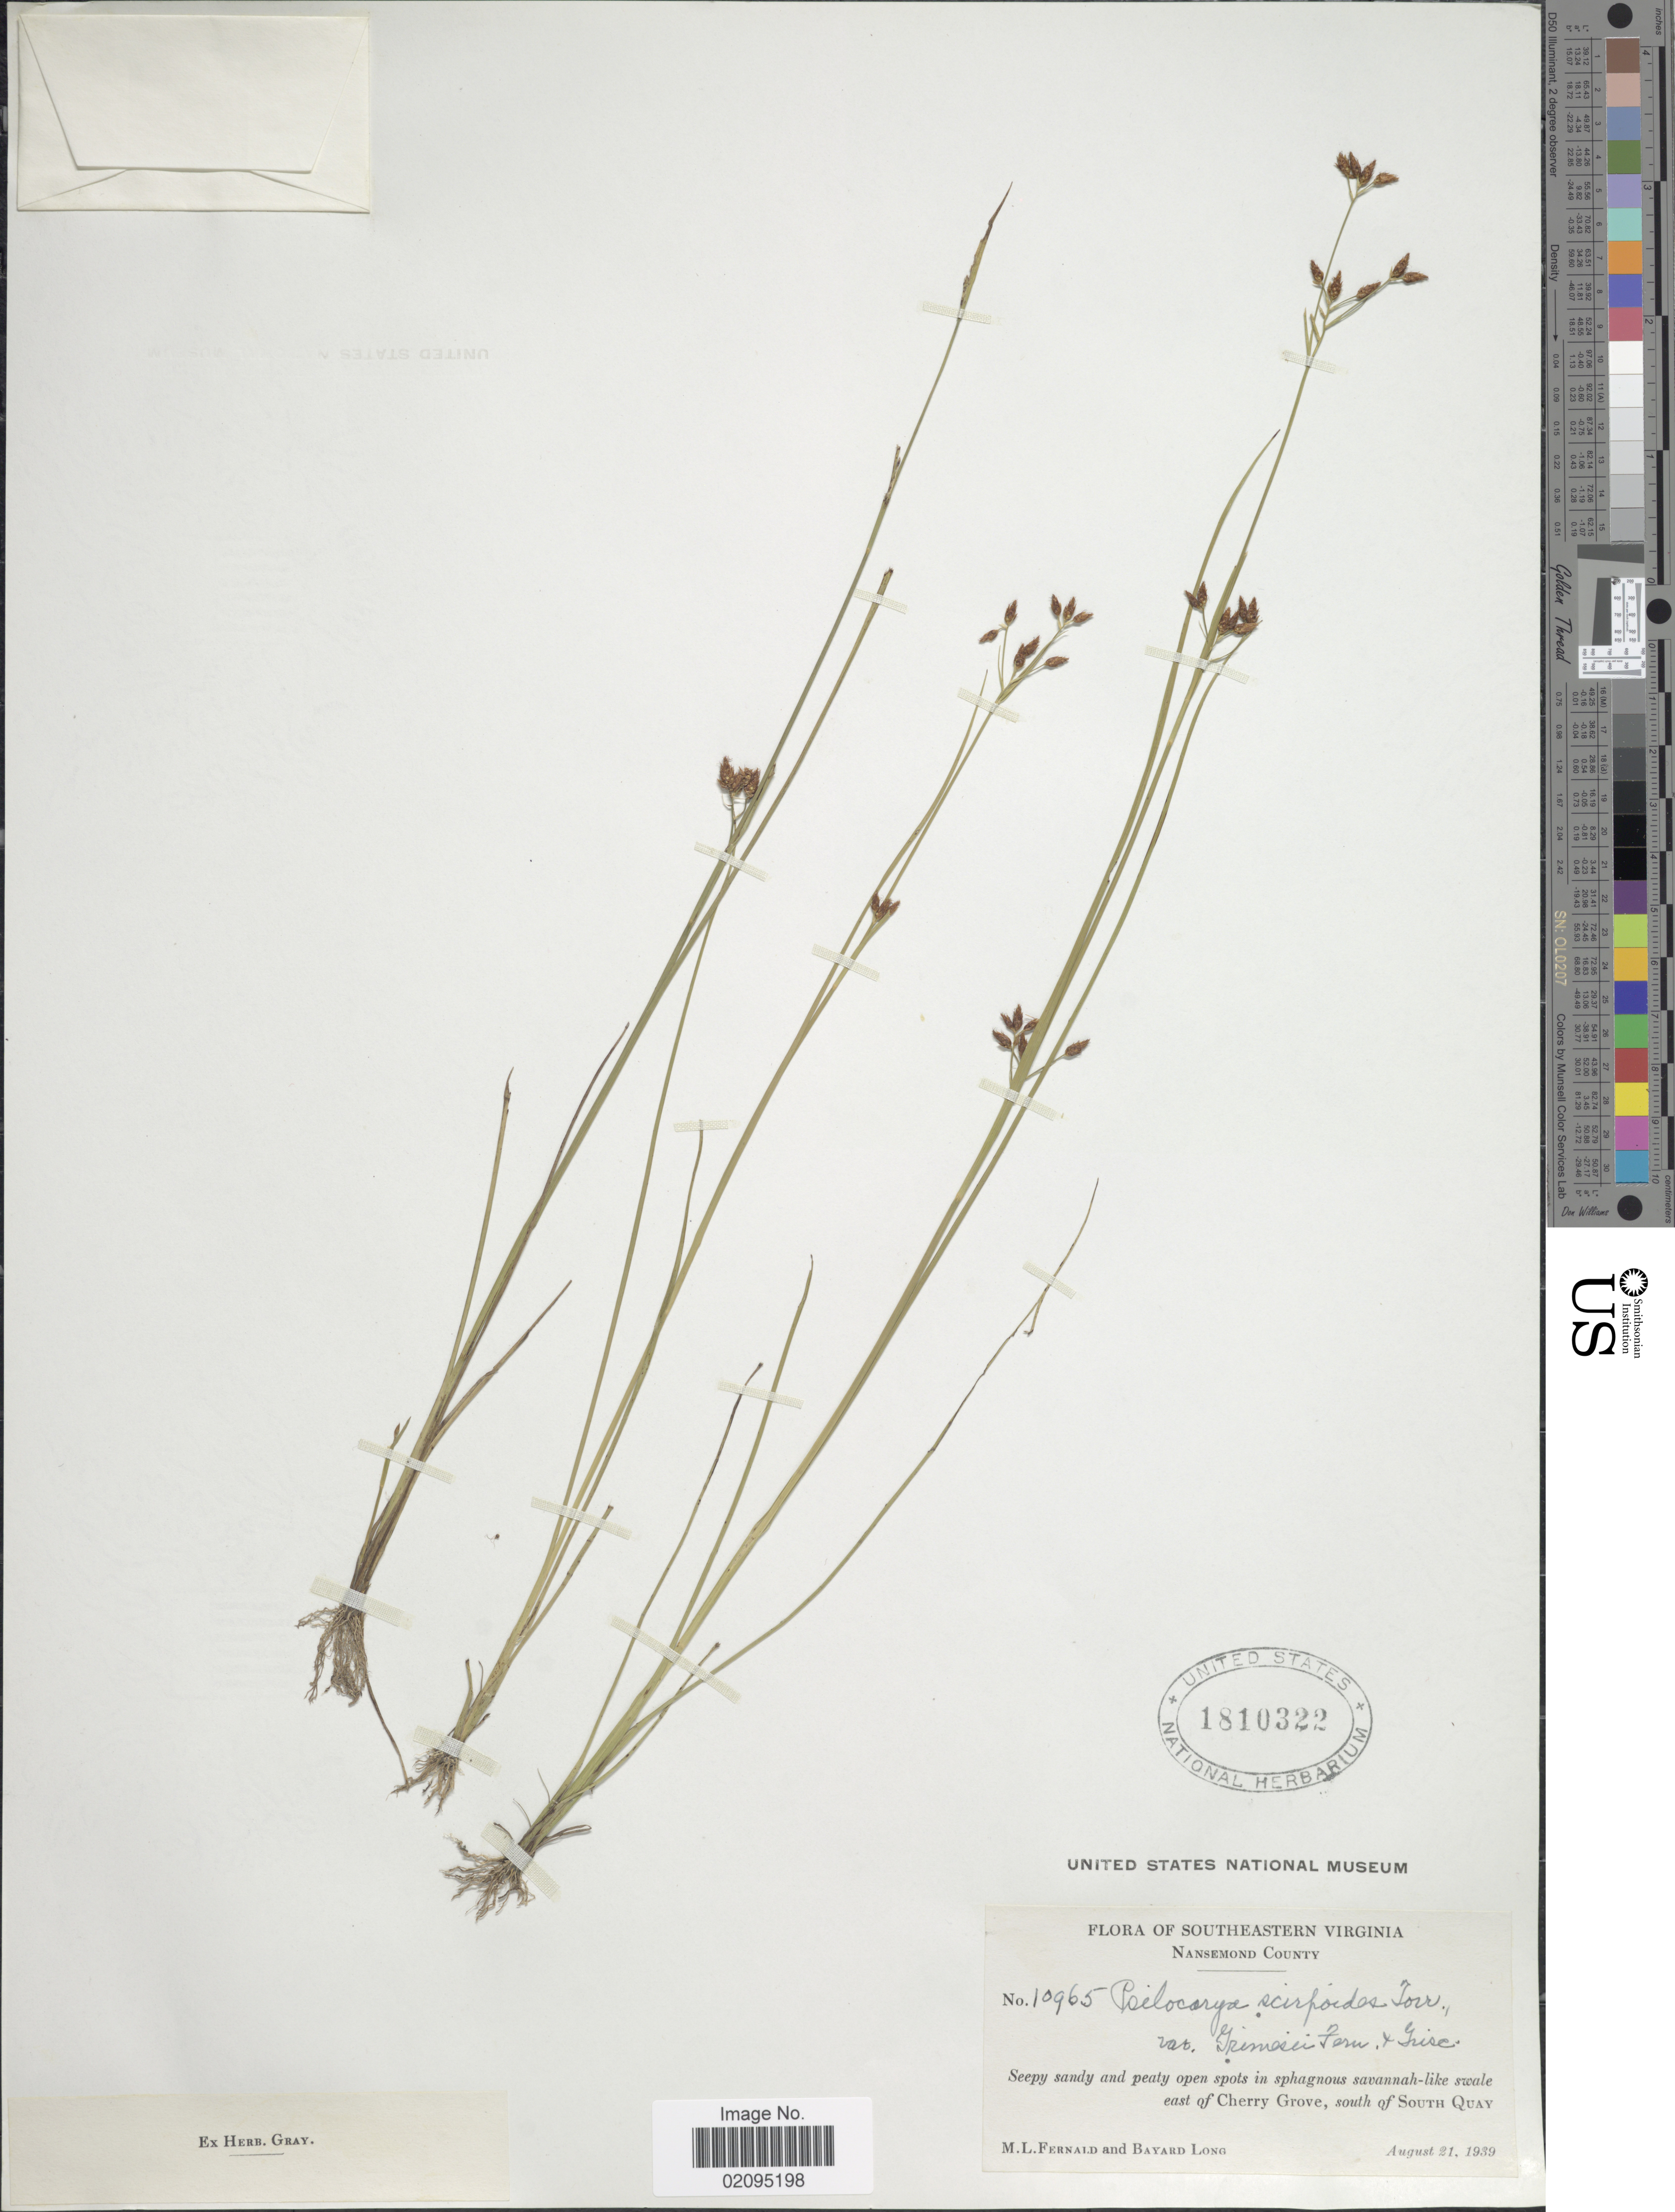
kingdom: Plantae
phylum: Tracheophyta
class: Liliopsida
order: Poales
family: Cyperaceae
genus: Rhynchospora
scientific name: Rhynchospora scirpoides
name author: (Torr.) Griseb.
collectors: M. L. Fernald & B. Long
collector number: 10965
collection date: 1939-08-21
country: United States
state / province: Virginia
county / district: City of Suffolk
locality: Southeastern Virginia. East of Cherry Grove, south of South Quay. Nansemond County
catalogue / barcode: US 1810322